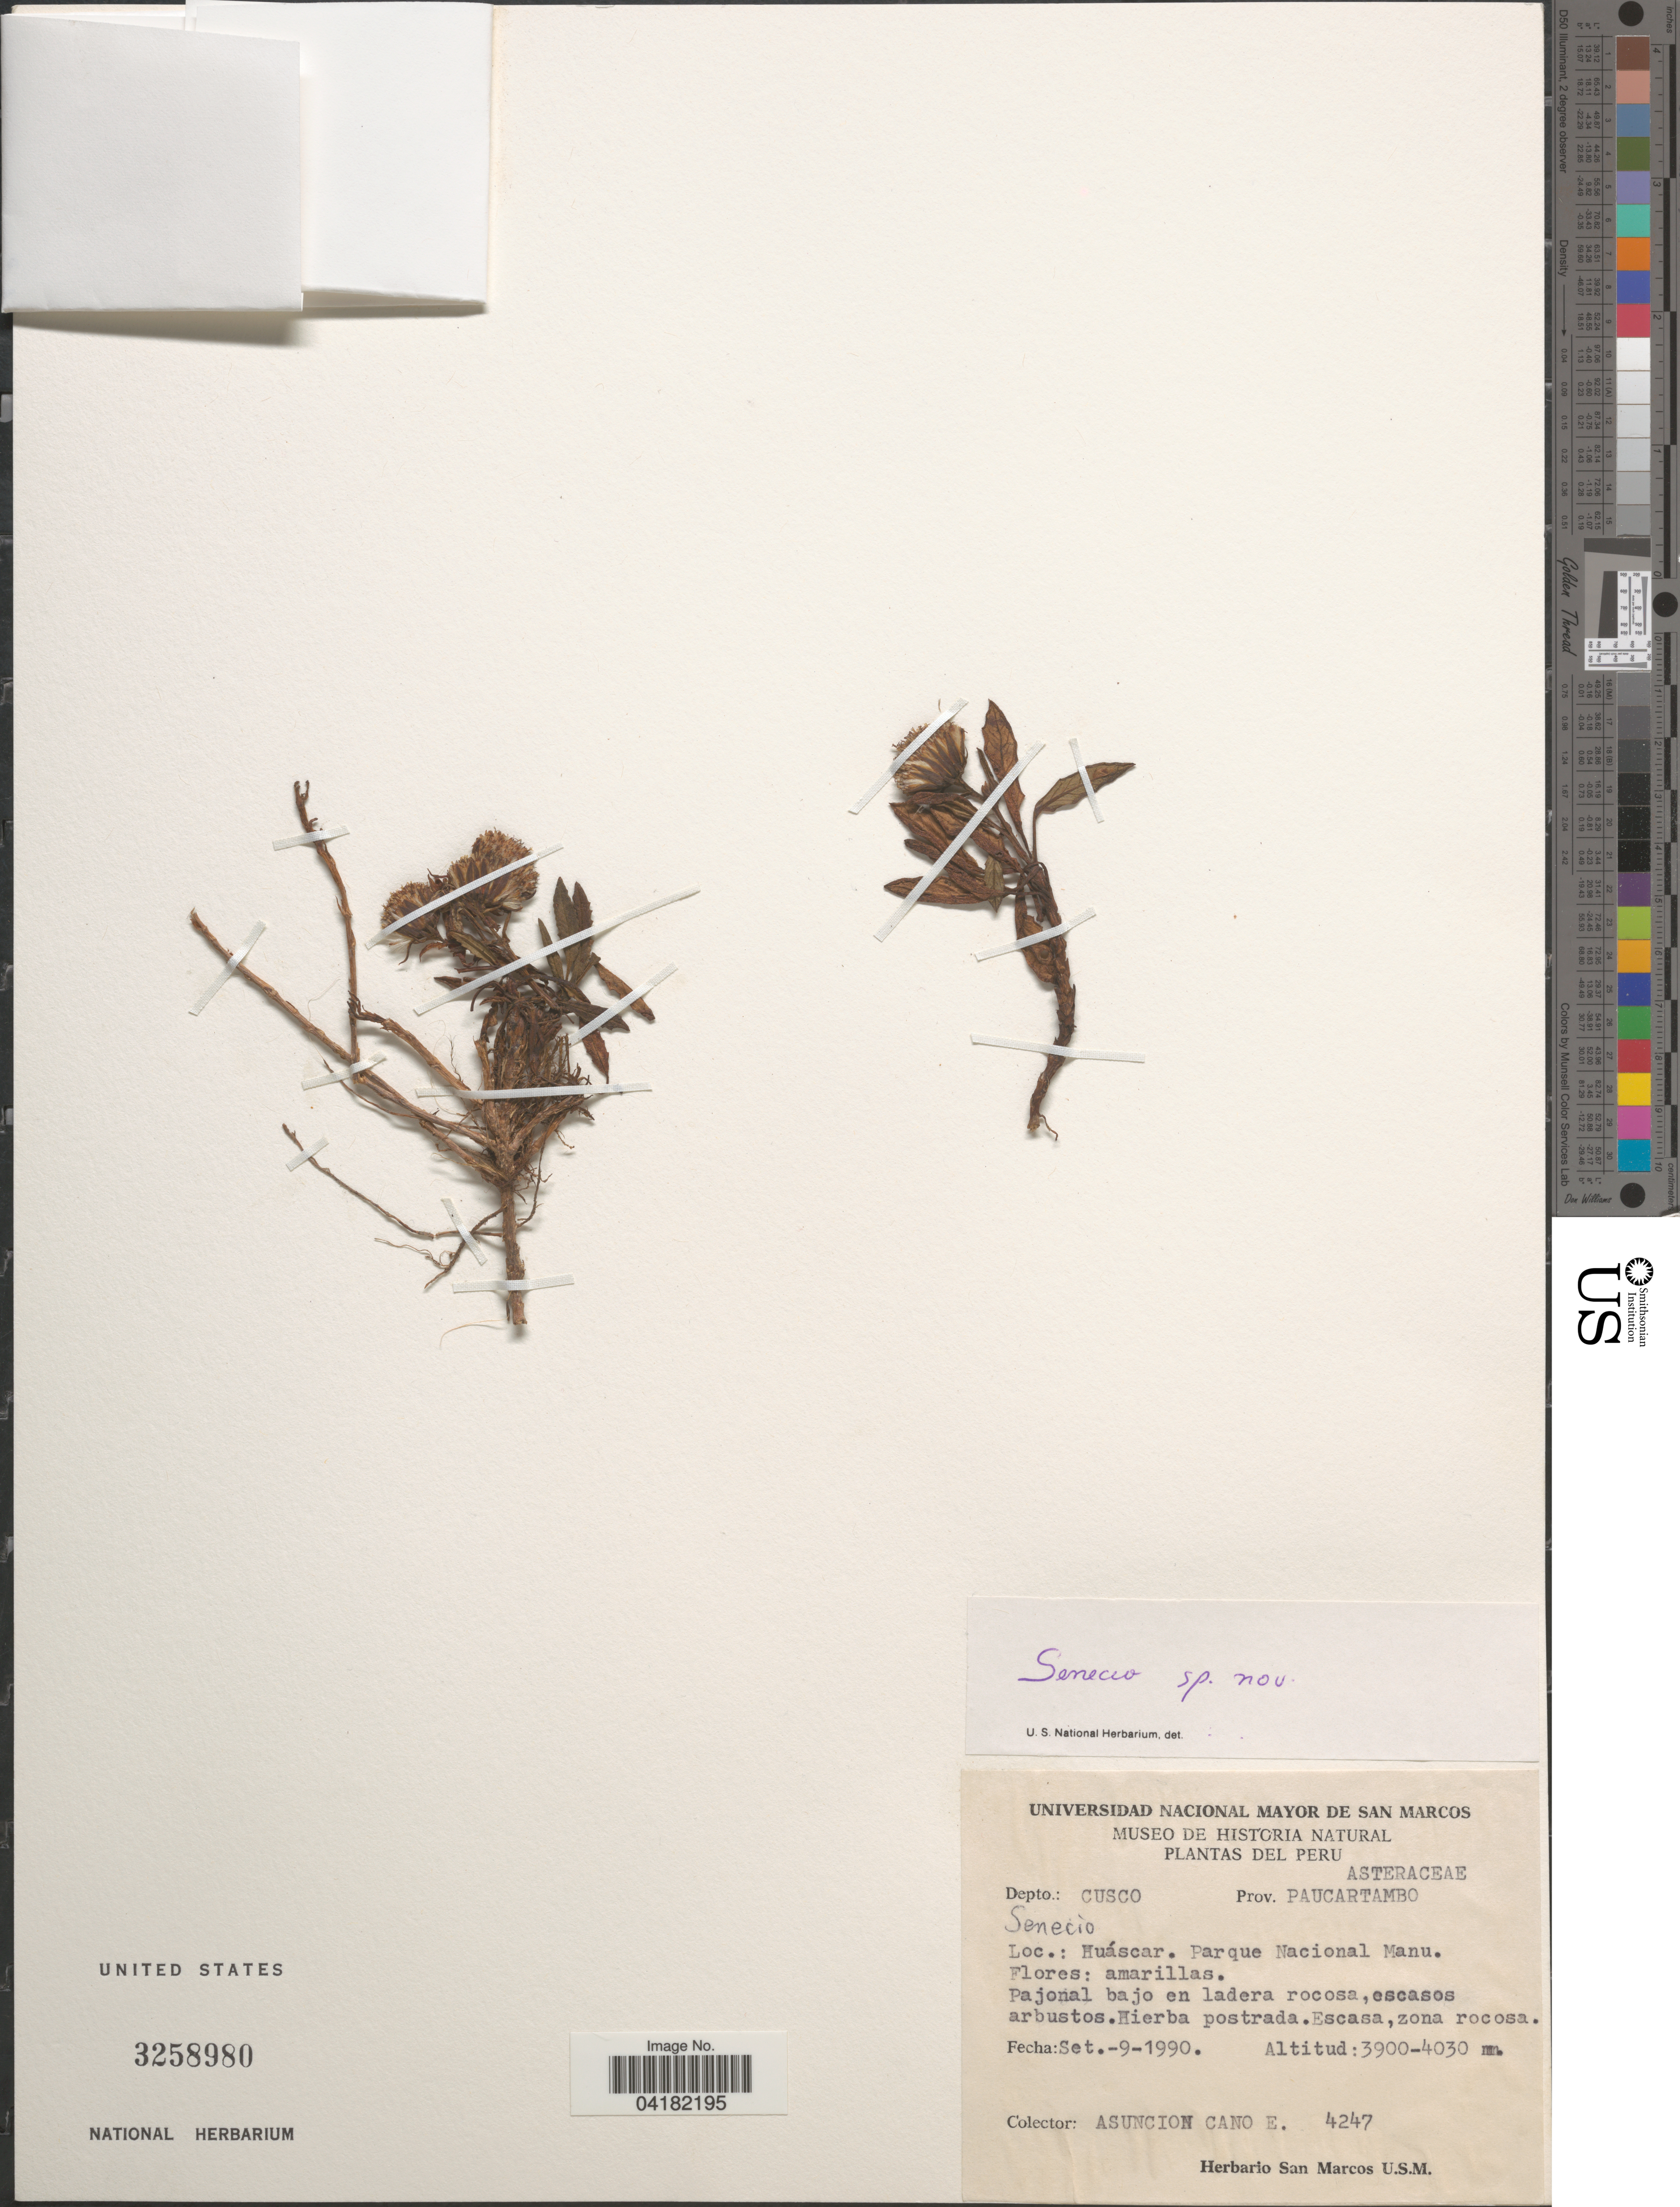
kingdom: Plantae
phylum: Tracheophyta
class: Magnoliopsida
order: Asterales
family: Asteraceae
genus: Senecio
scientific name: Senecio sp.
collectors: A. Cano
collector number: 4247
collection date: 1990-09-09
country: Peru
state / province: Cusco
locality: Depto.: Cusco. Prov. Paucartambo. Huáscar. Parque Nacional Manu.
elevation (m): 3900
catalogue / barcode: US 3258980